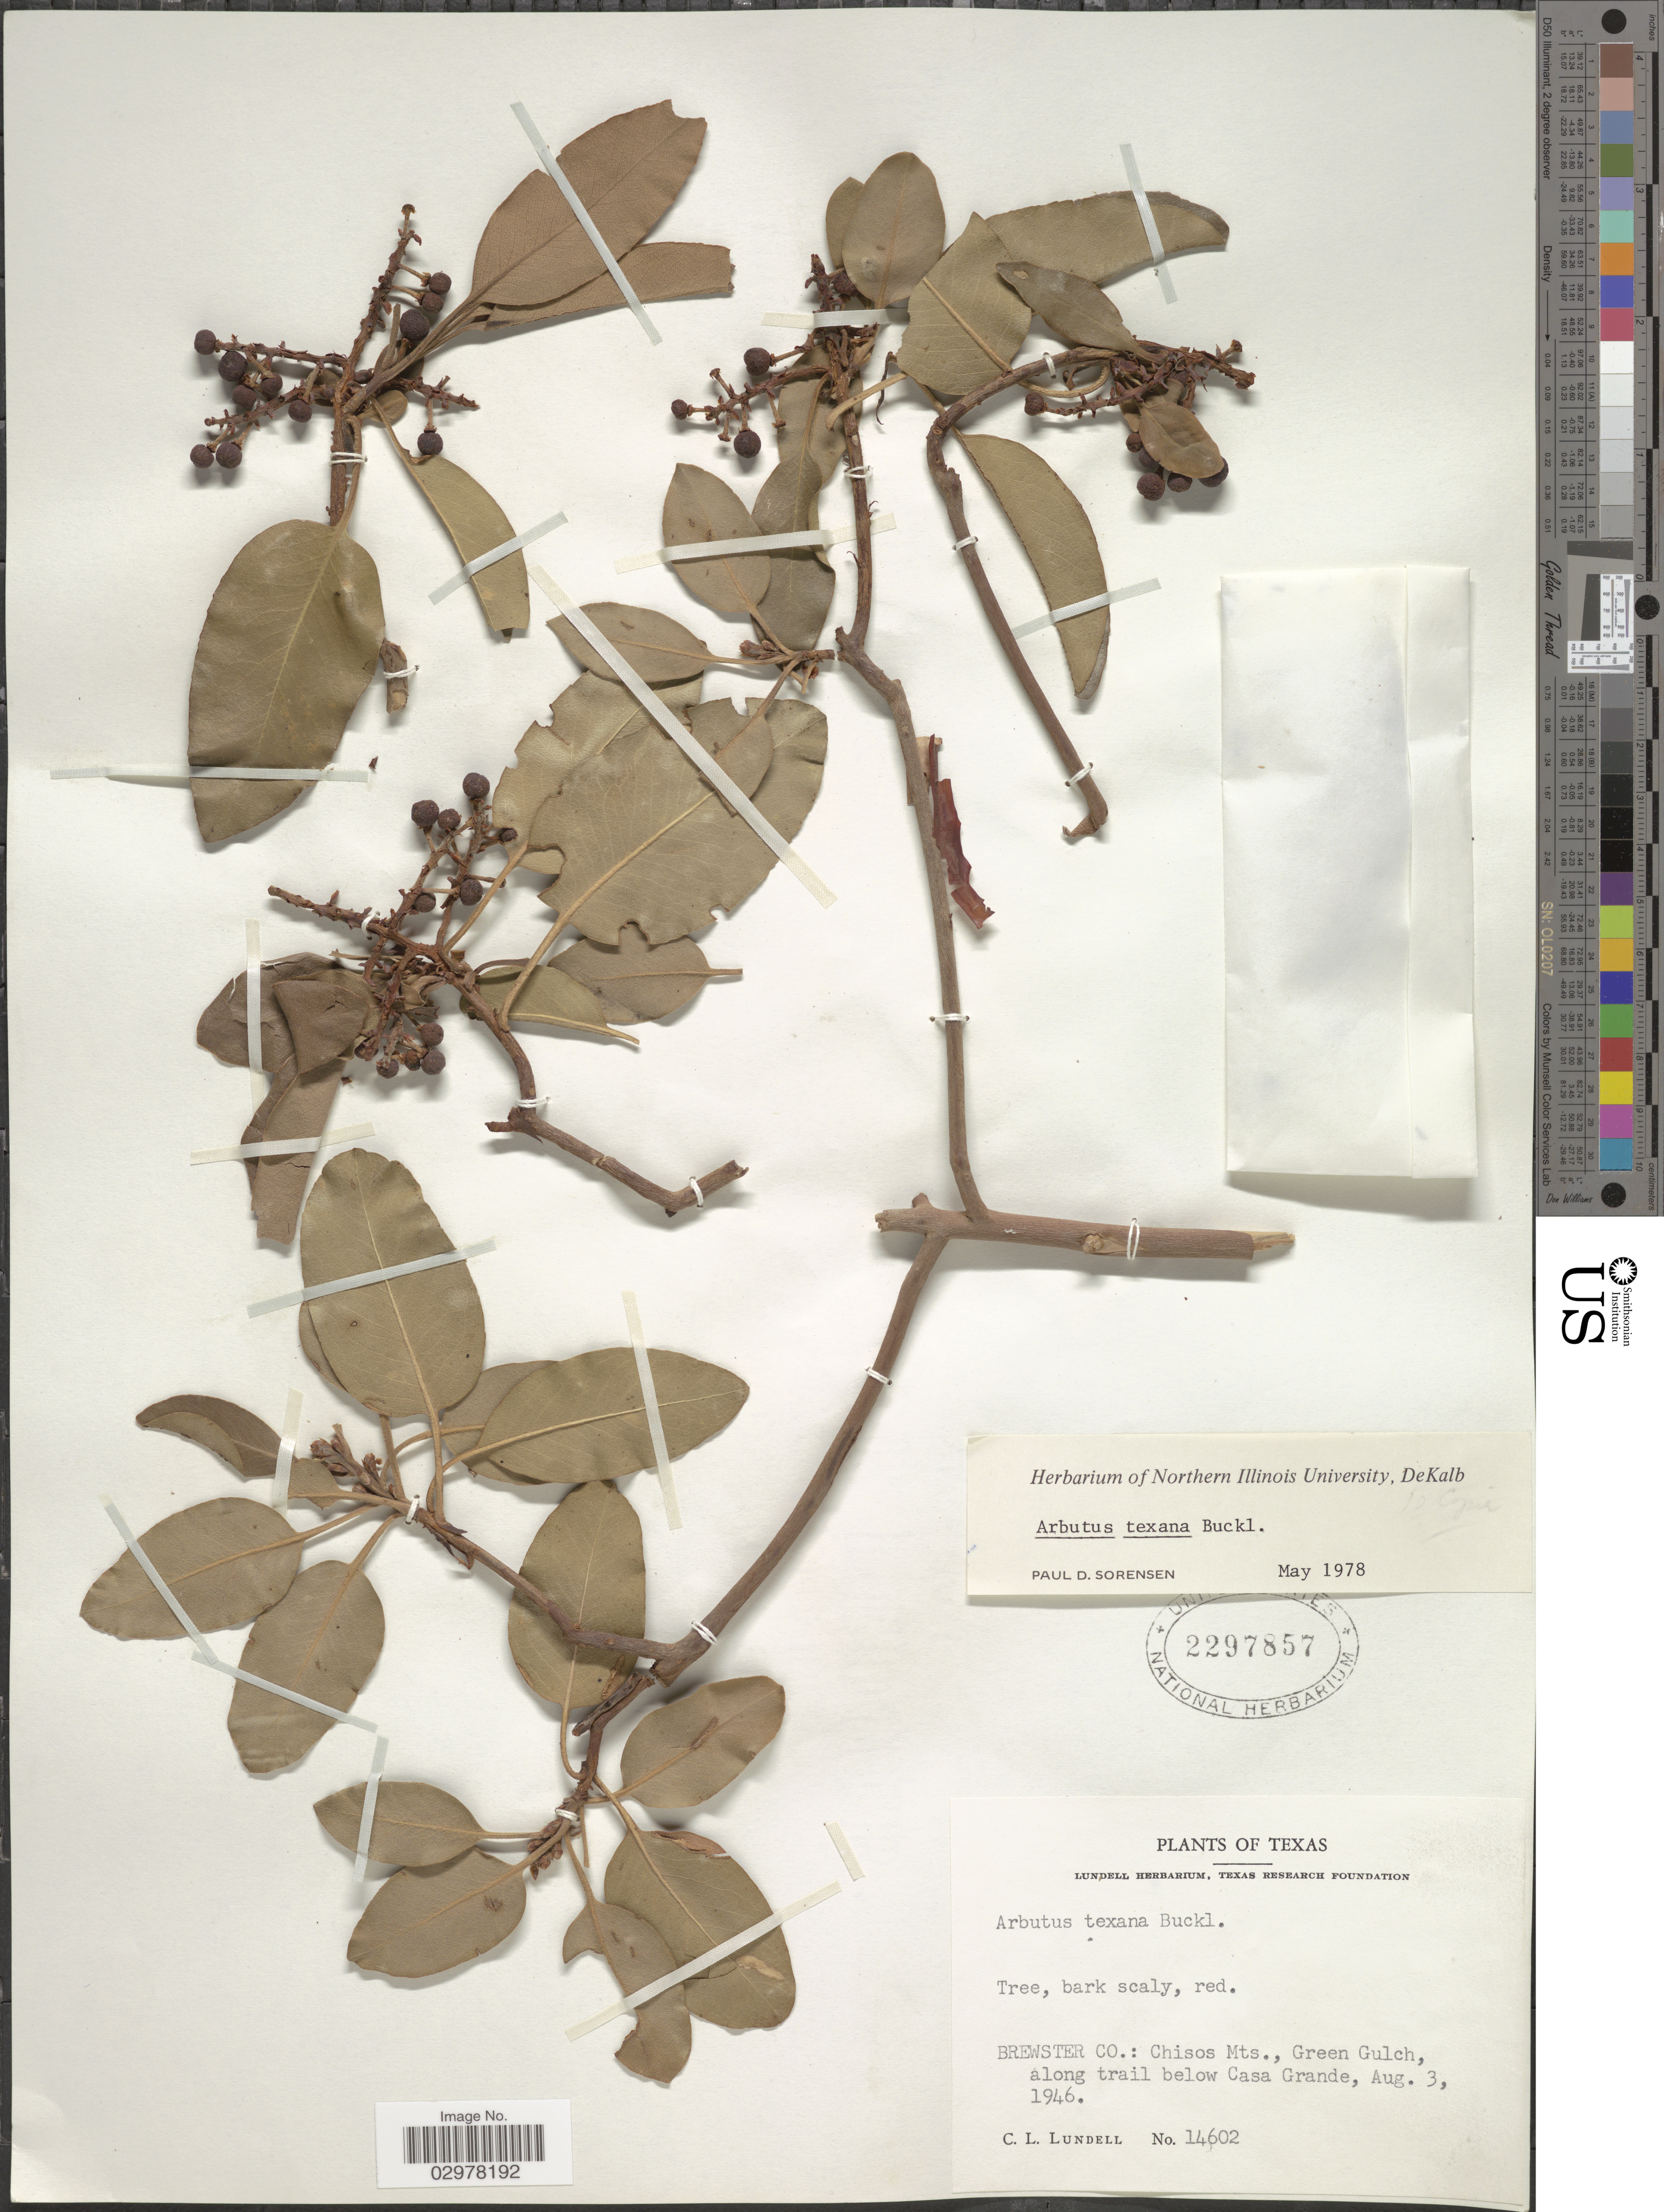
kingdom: Plantae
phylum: Tracheophyta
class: Magnoliopsida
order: Ericales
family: Ericaceae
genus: Arbutus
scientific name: Arbutus texana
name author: Buckley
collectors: C. L. Lundell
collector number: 14602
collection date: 1946-08-03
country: United States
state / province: Texas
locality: Brewster Co.: Chisos Mts., Green Gulch, along trail below Casa Grande.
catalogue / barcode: US 2297857